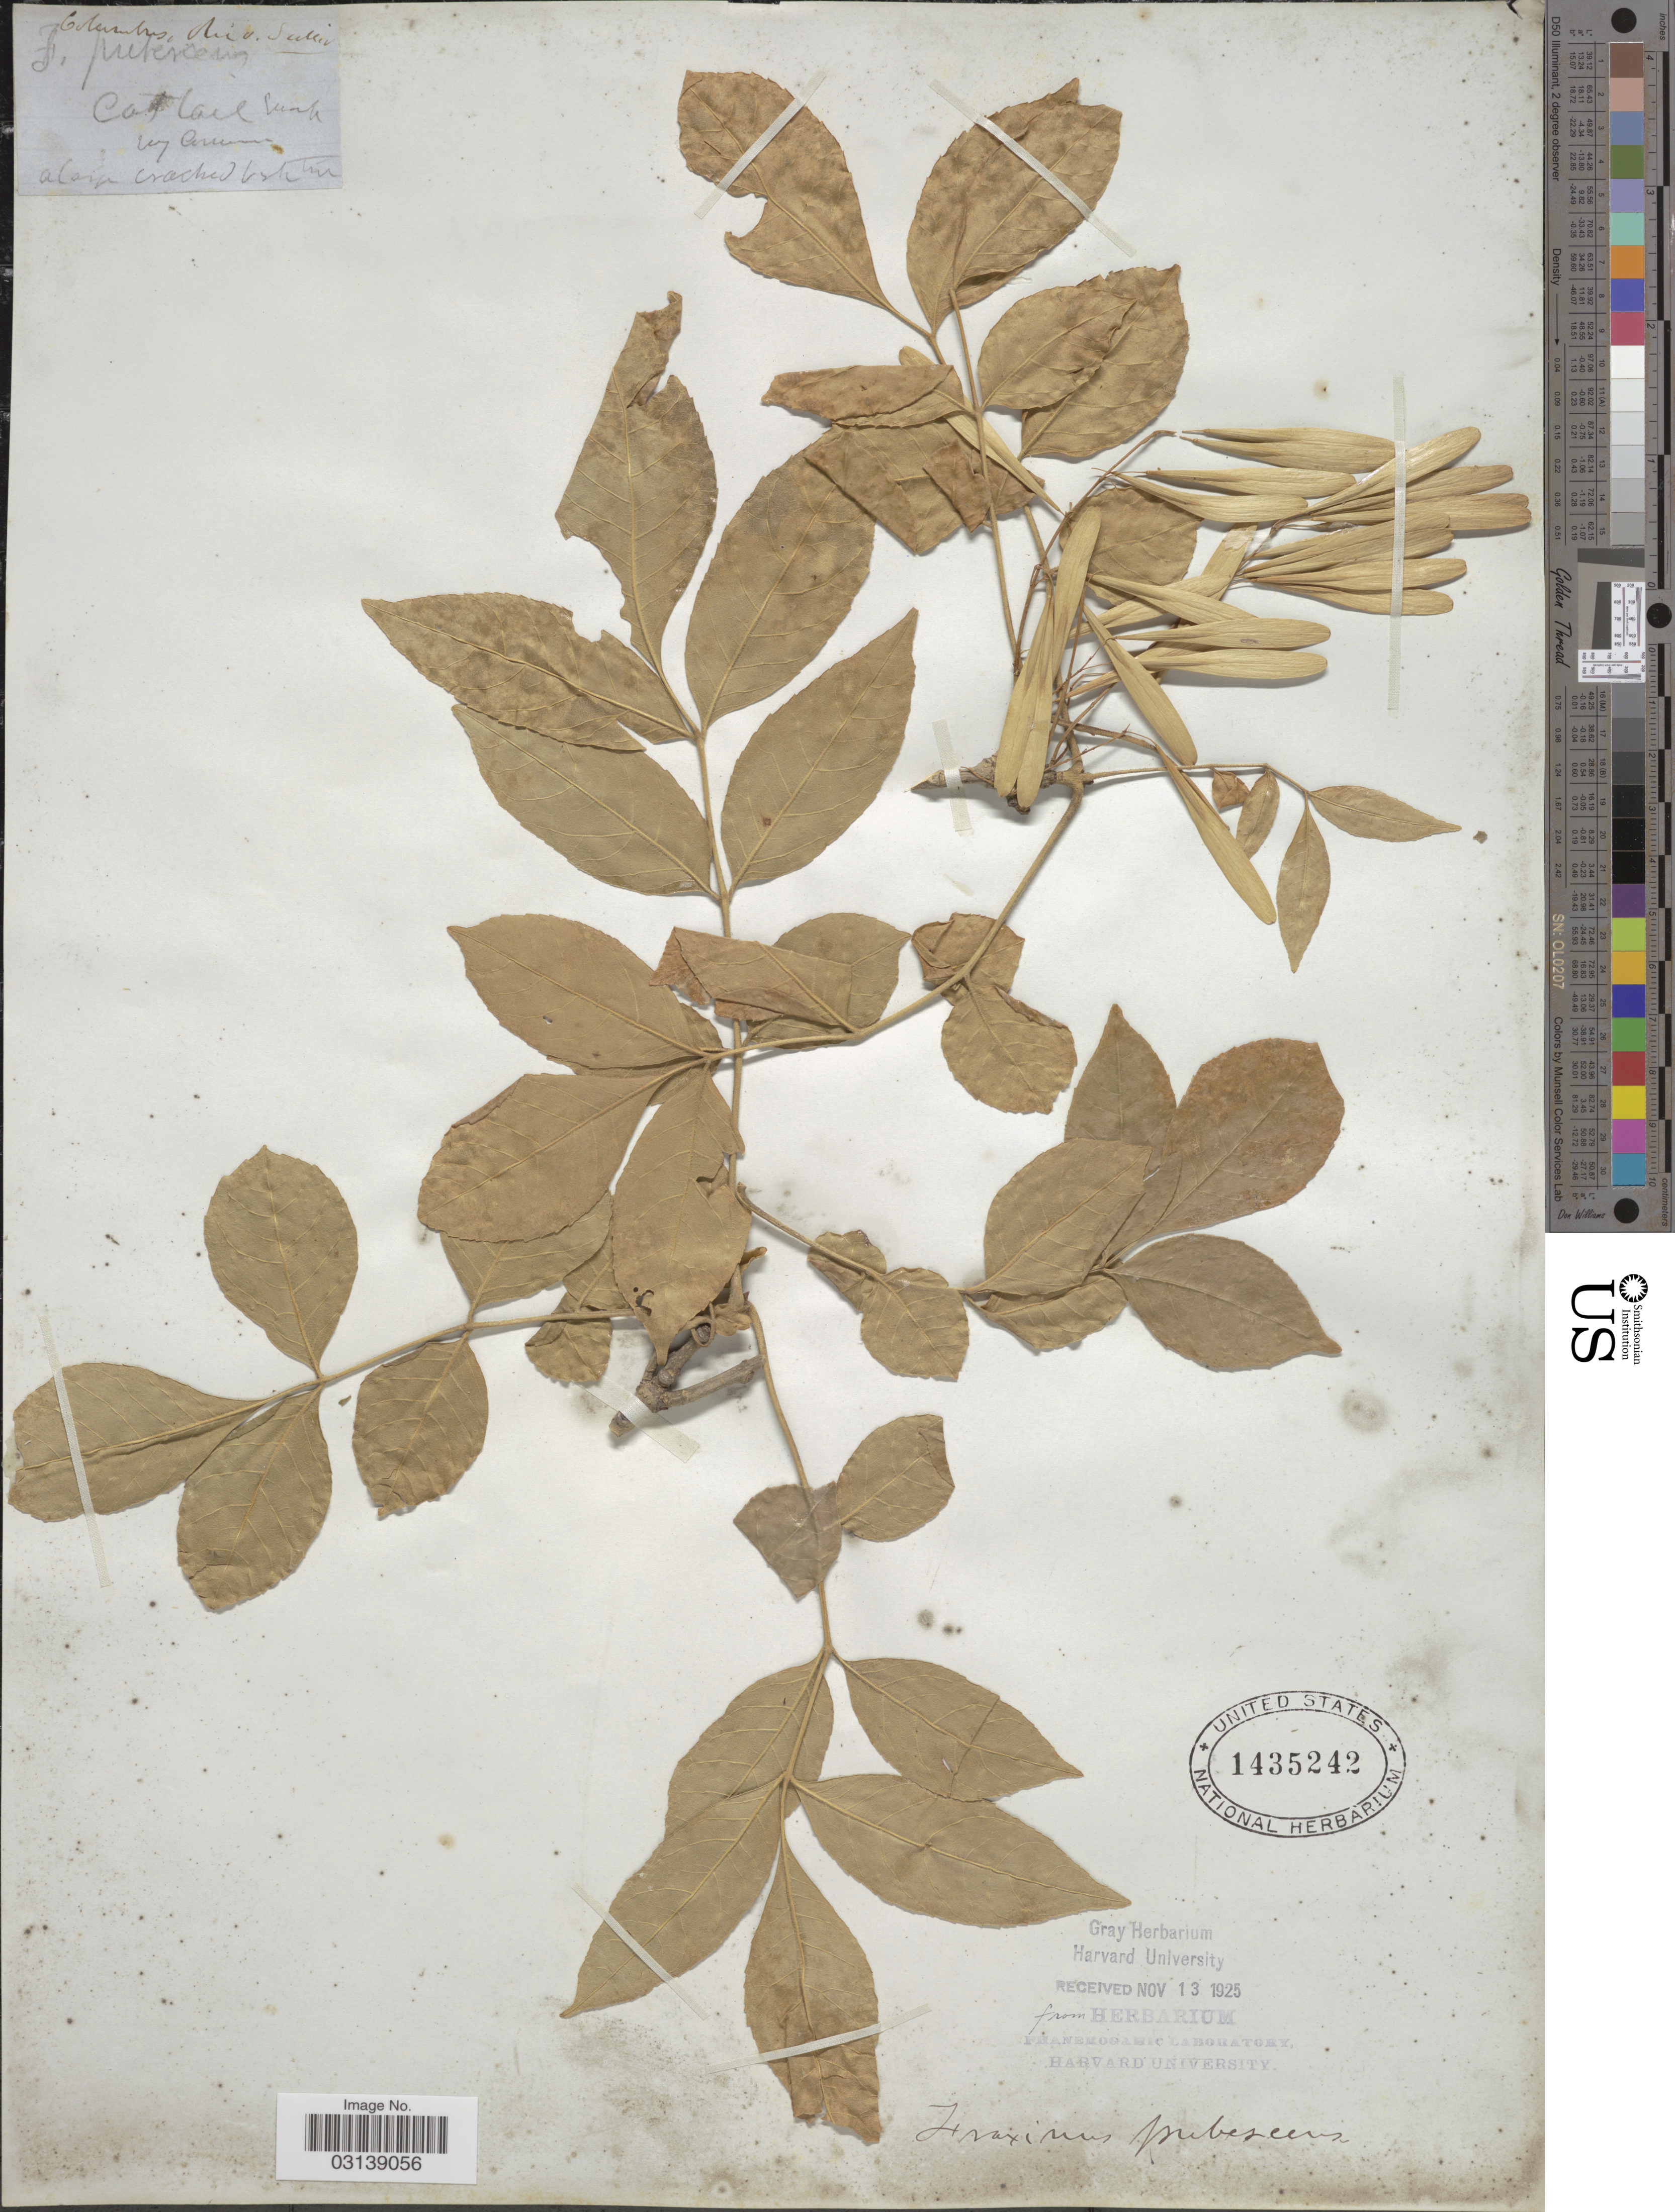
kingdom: Plantae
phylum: Tracheophyta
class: Magnoliopsida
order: Lamiales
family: Oleaceae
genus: Fraxinus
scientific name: Fraxinus pennsylvanica var. pubescens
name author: (Lam.) Lingelsh.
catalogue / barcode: US 1435242